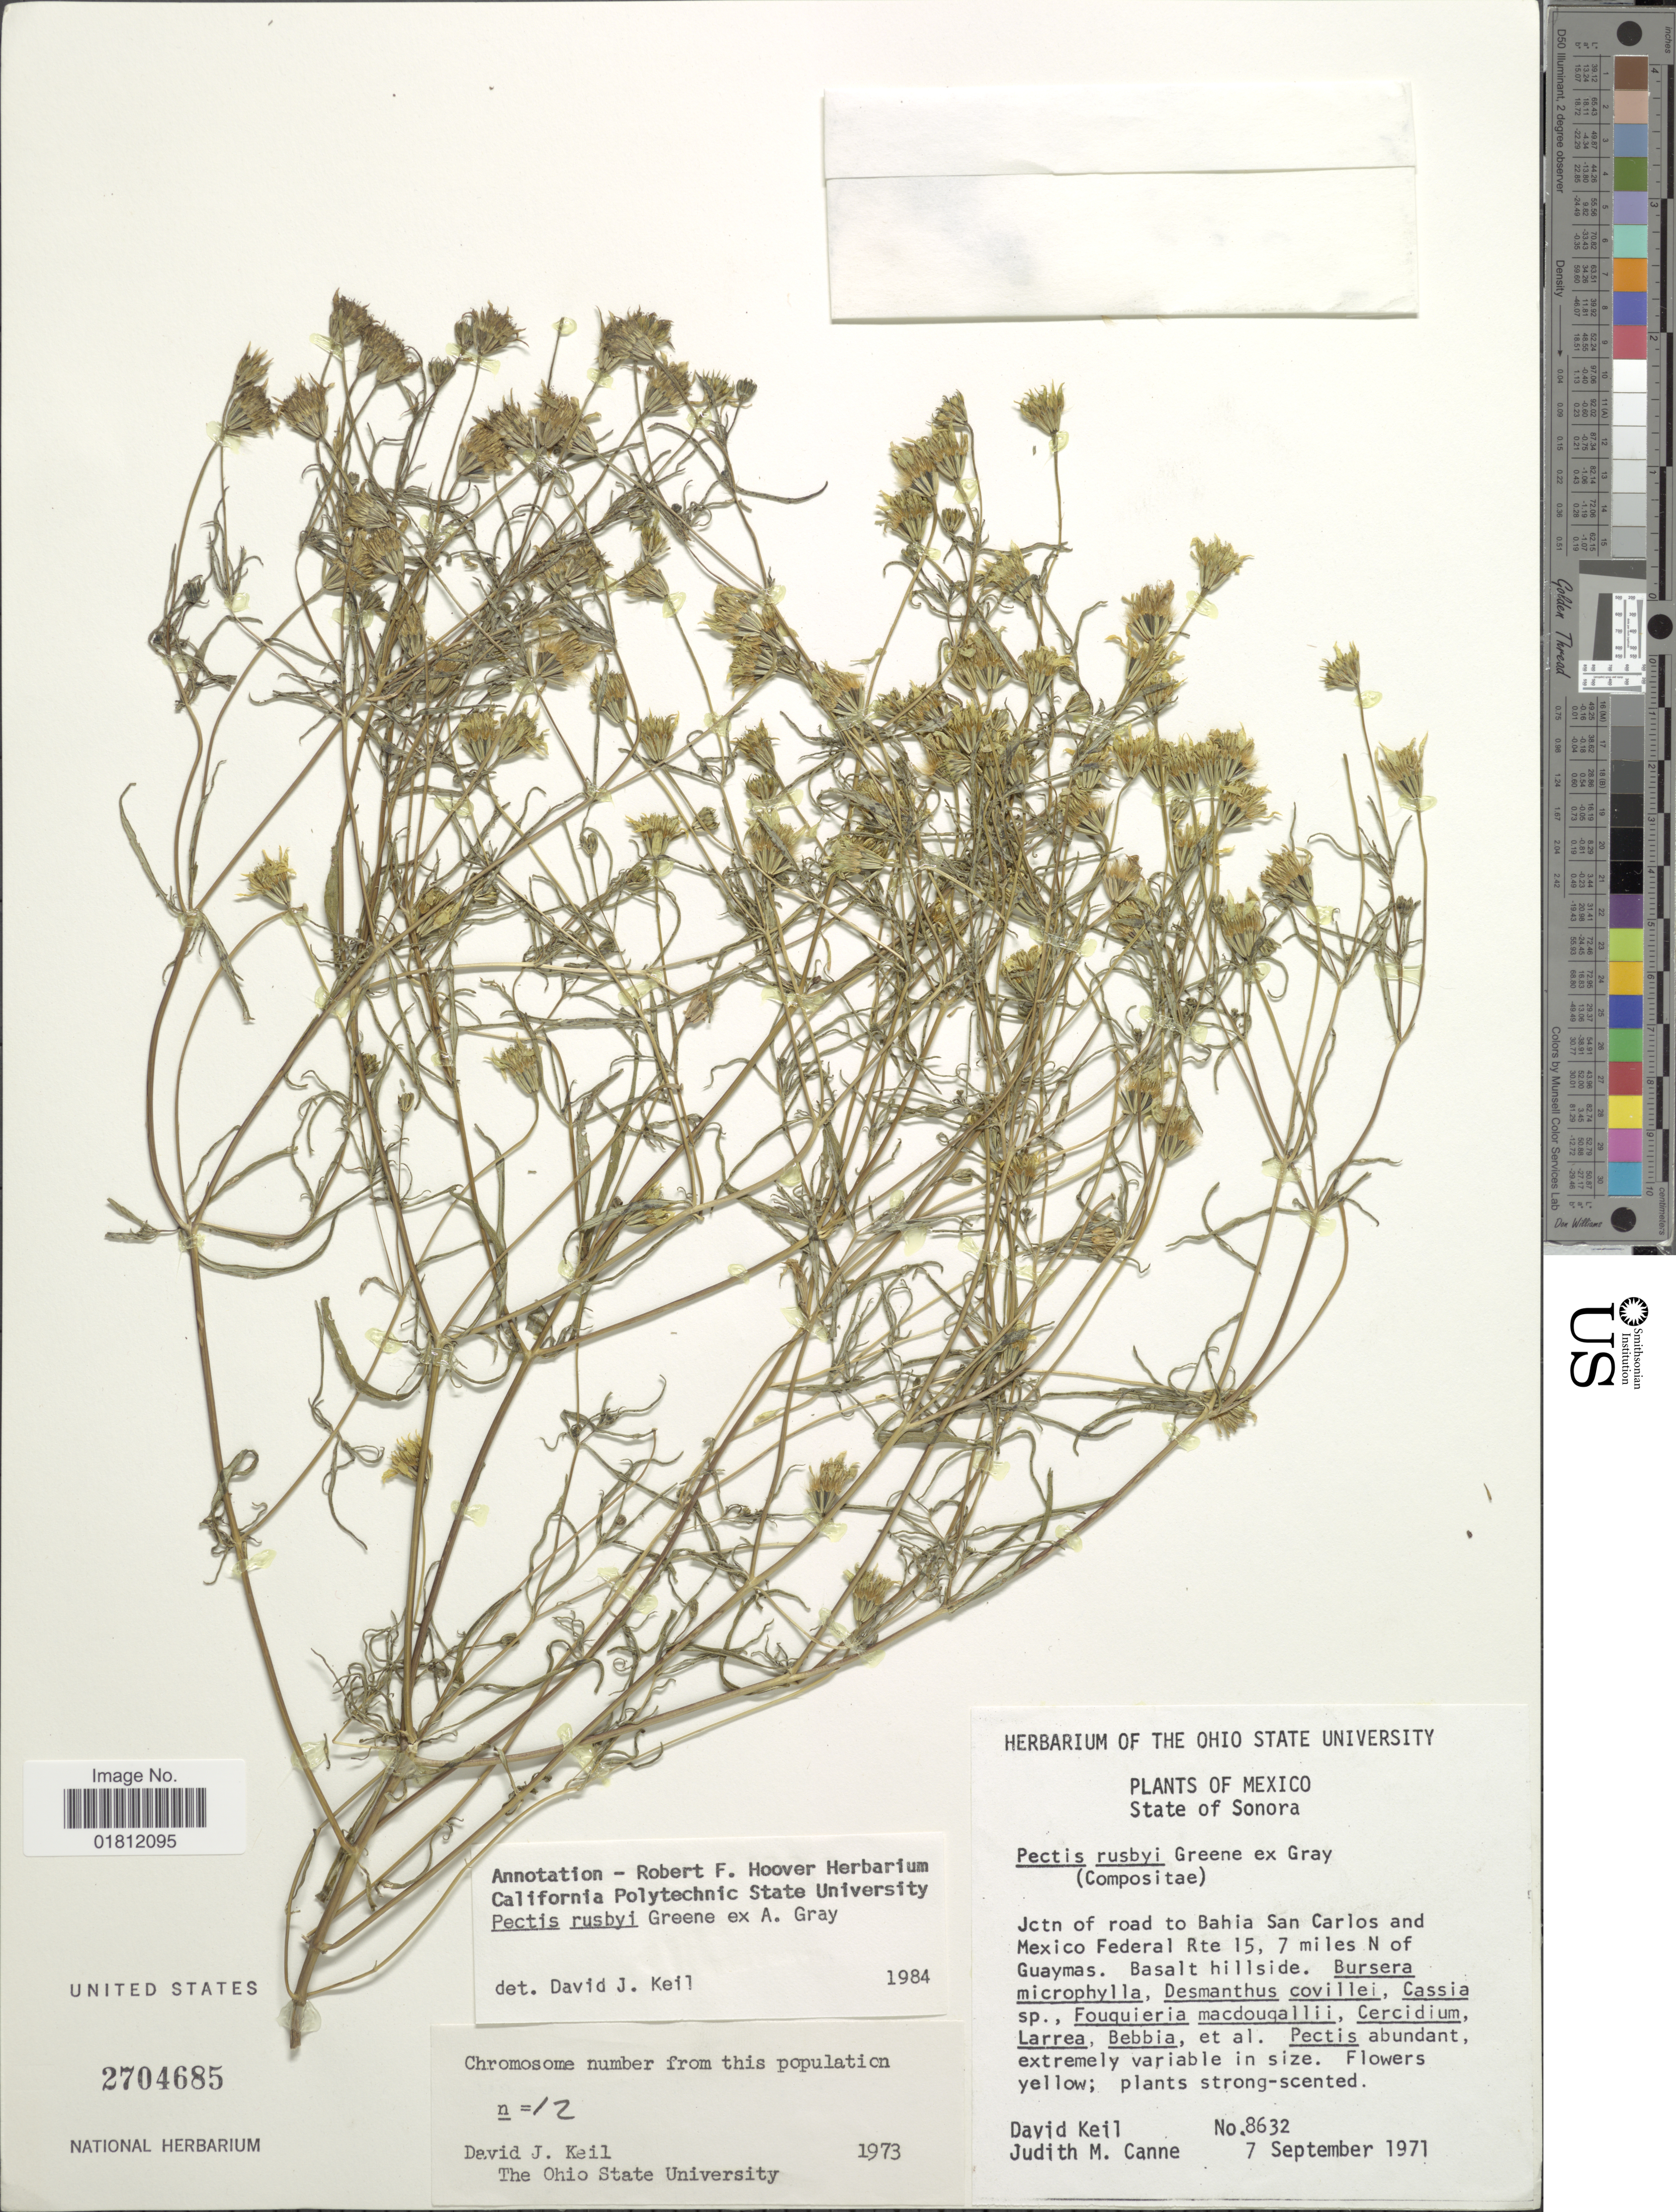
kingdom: Plantae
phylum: Tracheophyta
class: Magnoliopsida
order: Asterales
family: Asteraceae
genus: Pectis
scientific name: Pectis rusbyi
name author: Greene ex A. Gray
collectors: D. J. Keil & J. M. Canne-Hilliker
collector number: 8632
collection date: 1971-09-07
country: Mexico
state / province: Sonora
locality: State of Sonora. Jctn of road to Bahia San Carlos and Mexico Federal Rte 15, 7 miles N of Guaymas. Basalt hillside.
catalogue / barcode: US 2704685